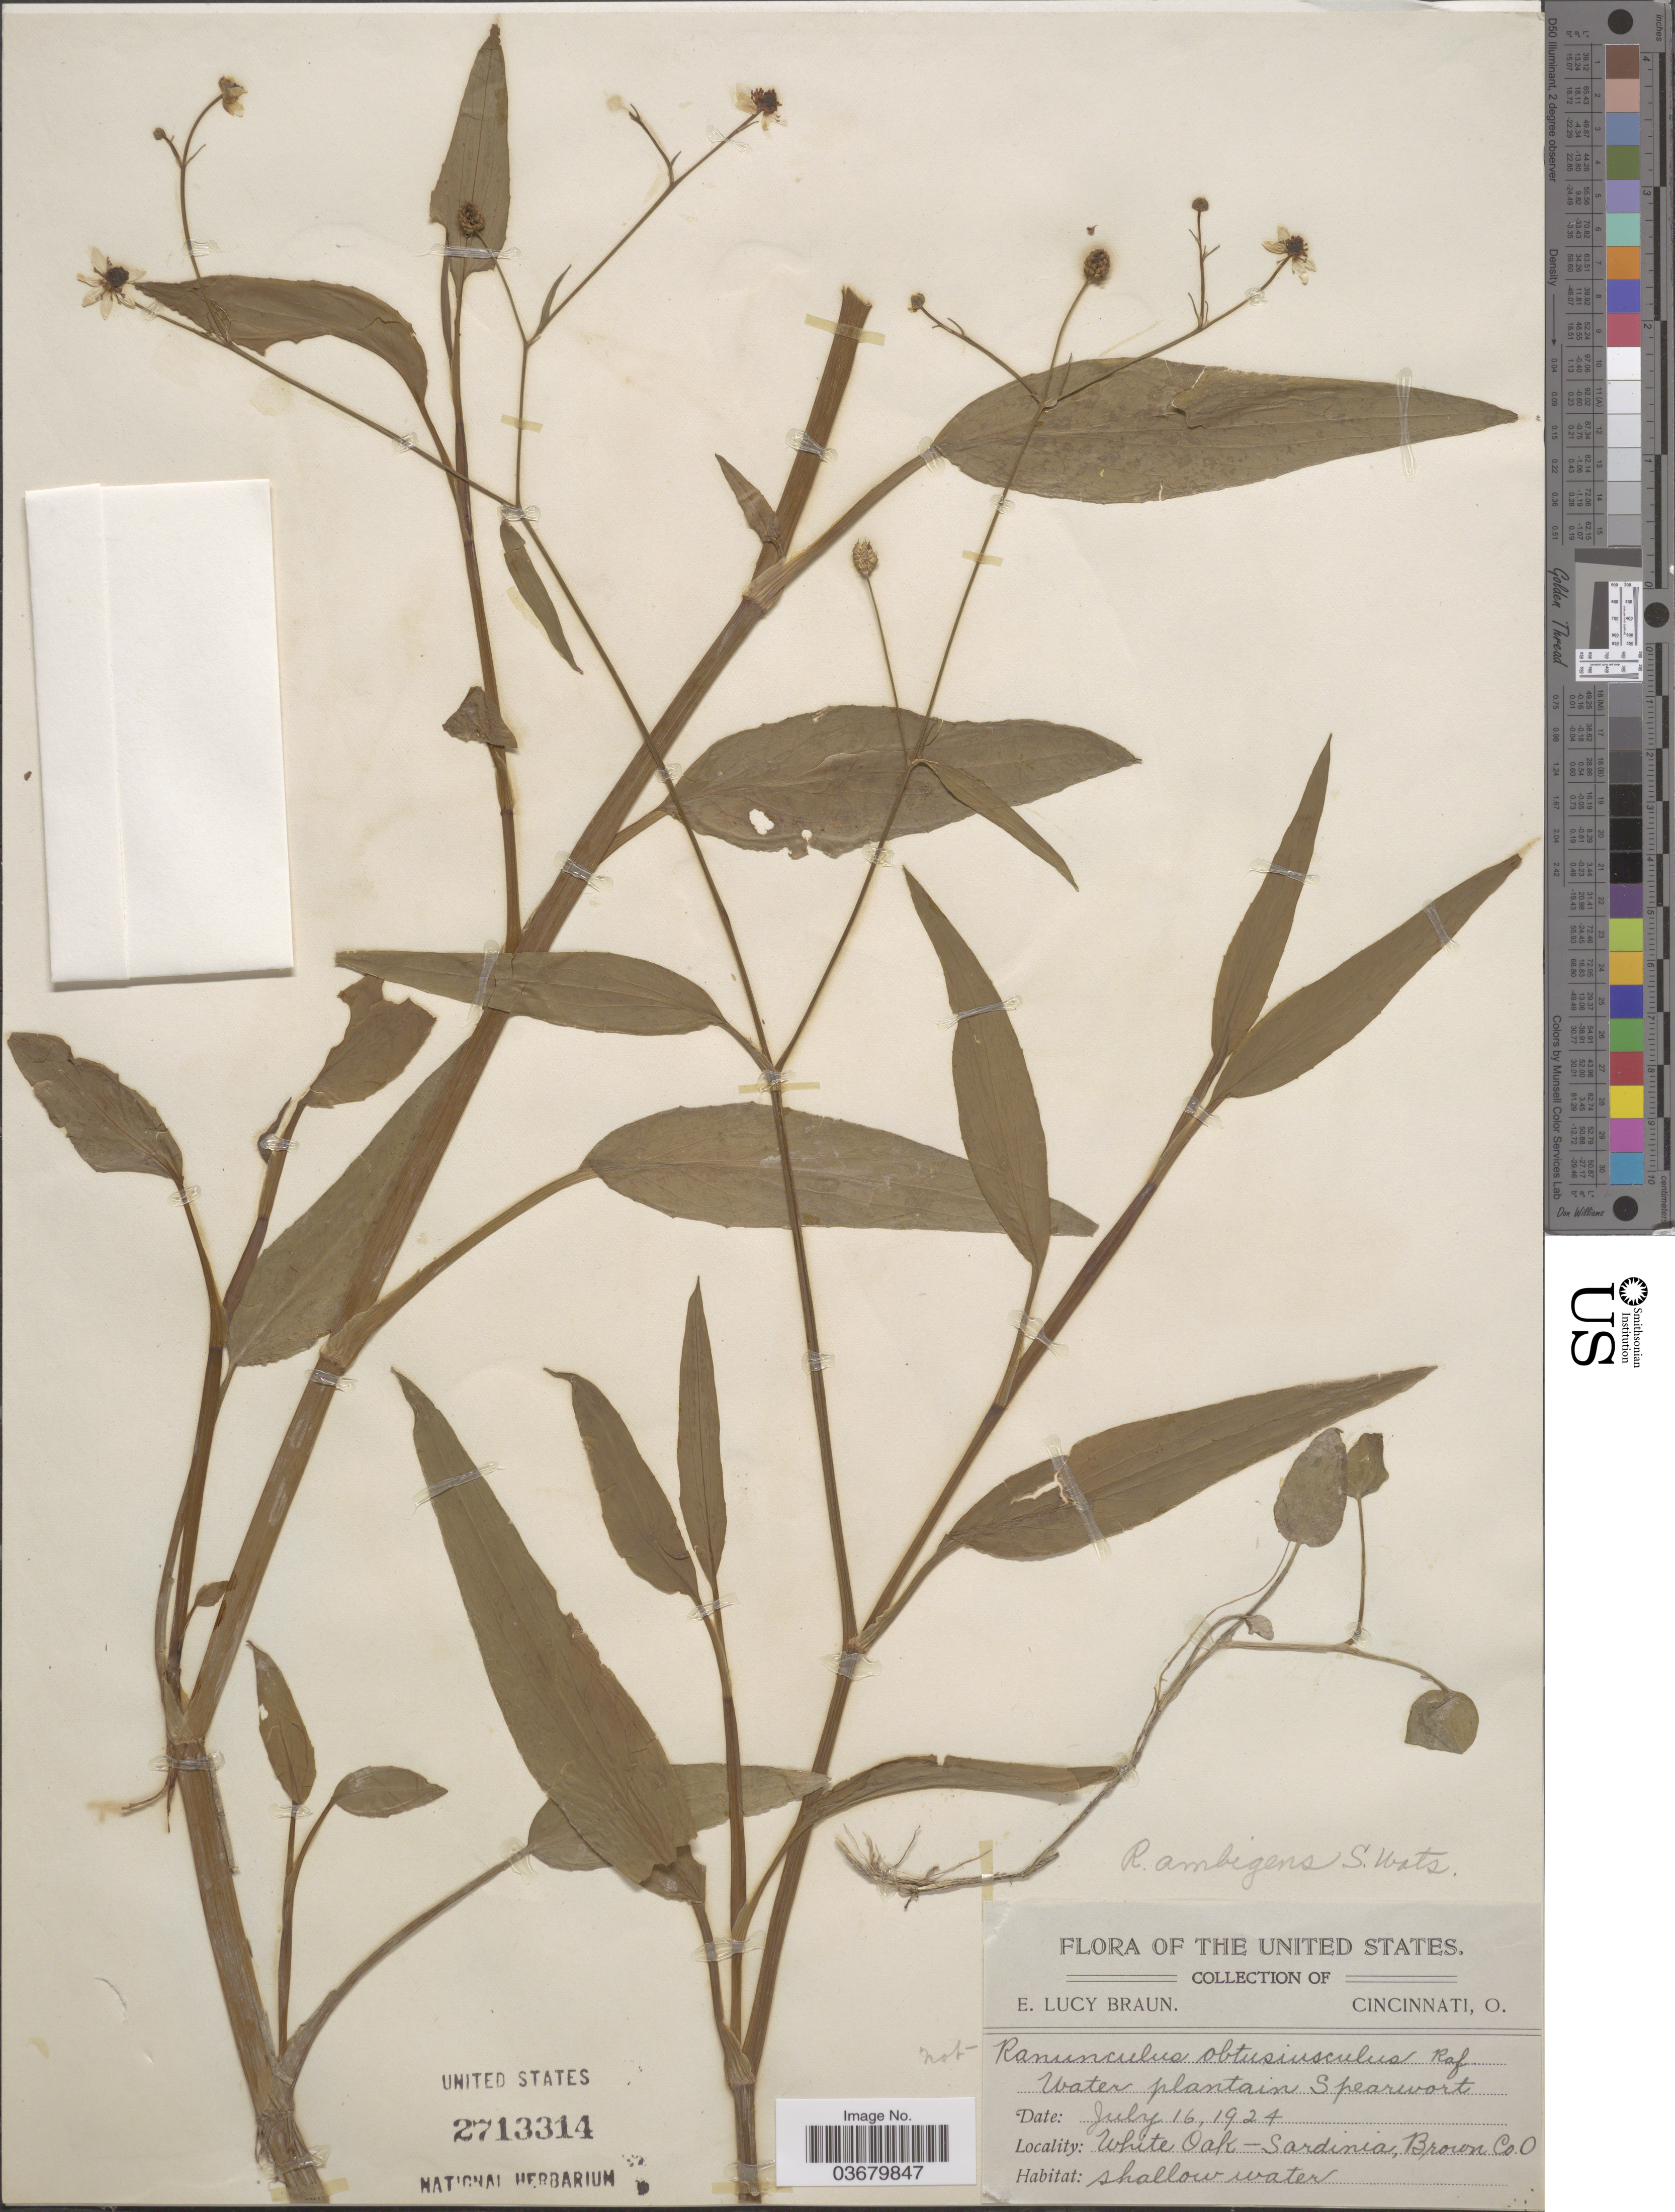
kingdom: Plantae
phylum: Tracheophyta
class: Magnoliopsida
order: Ranunculales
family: Ranunculaceae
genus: Ranunculus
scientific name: Ranunculus ambigens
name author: S. Watson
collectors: E. L. Braun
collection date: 1924-07-16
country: United States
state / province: Ohio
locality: White Oak - Sardinia, Brown Co.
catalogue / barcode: US 2713314